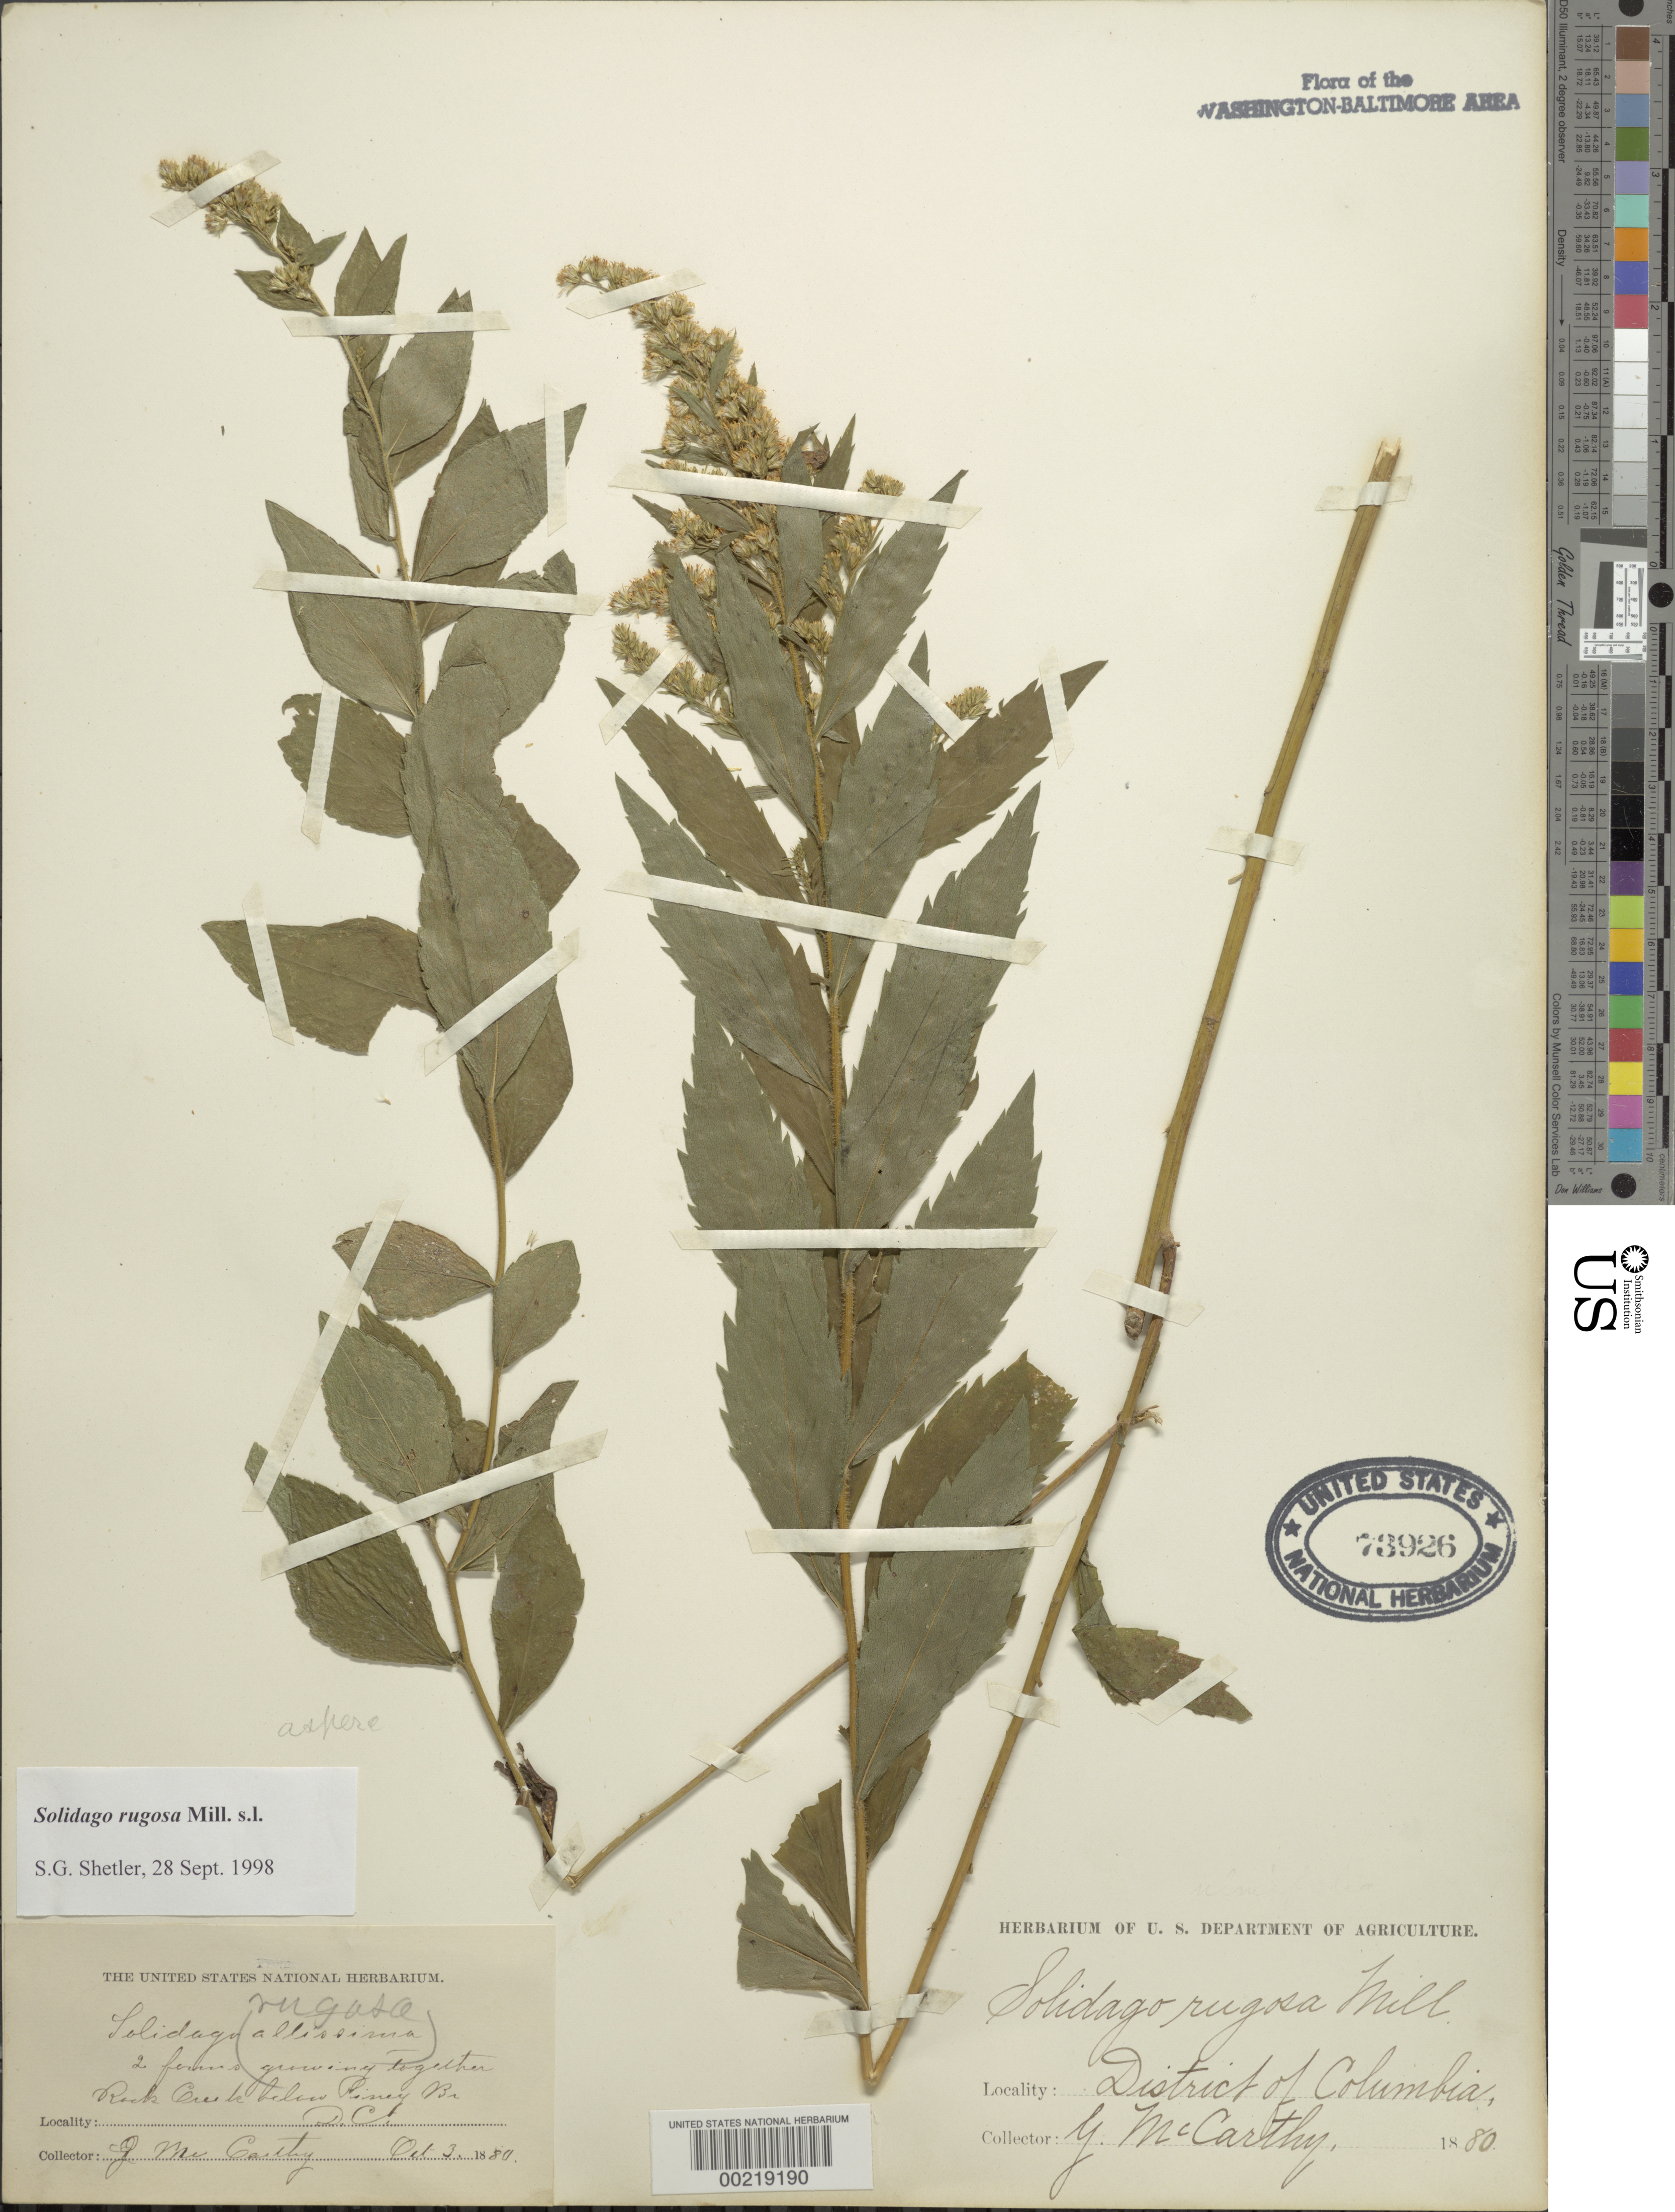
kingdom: Plantae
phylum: Tracheophyta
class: Magnoliopsida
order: Asterales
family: Asteraceae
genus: Solidago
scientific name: Solidago rugosa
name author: Mill.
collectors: G. McCarthy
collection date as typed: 03 Oct 1880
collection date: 1880-10-03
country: United States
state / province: District of Columbia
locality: Rock Creek below Piney Bridge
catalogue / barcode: US 73926